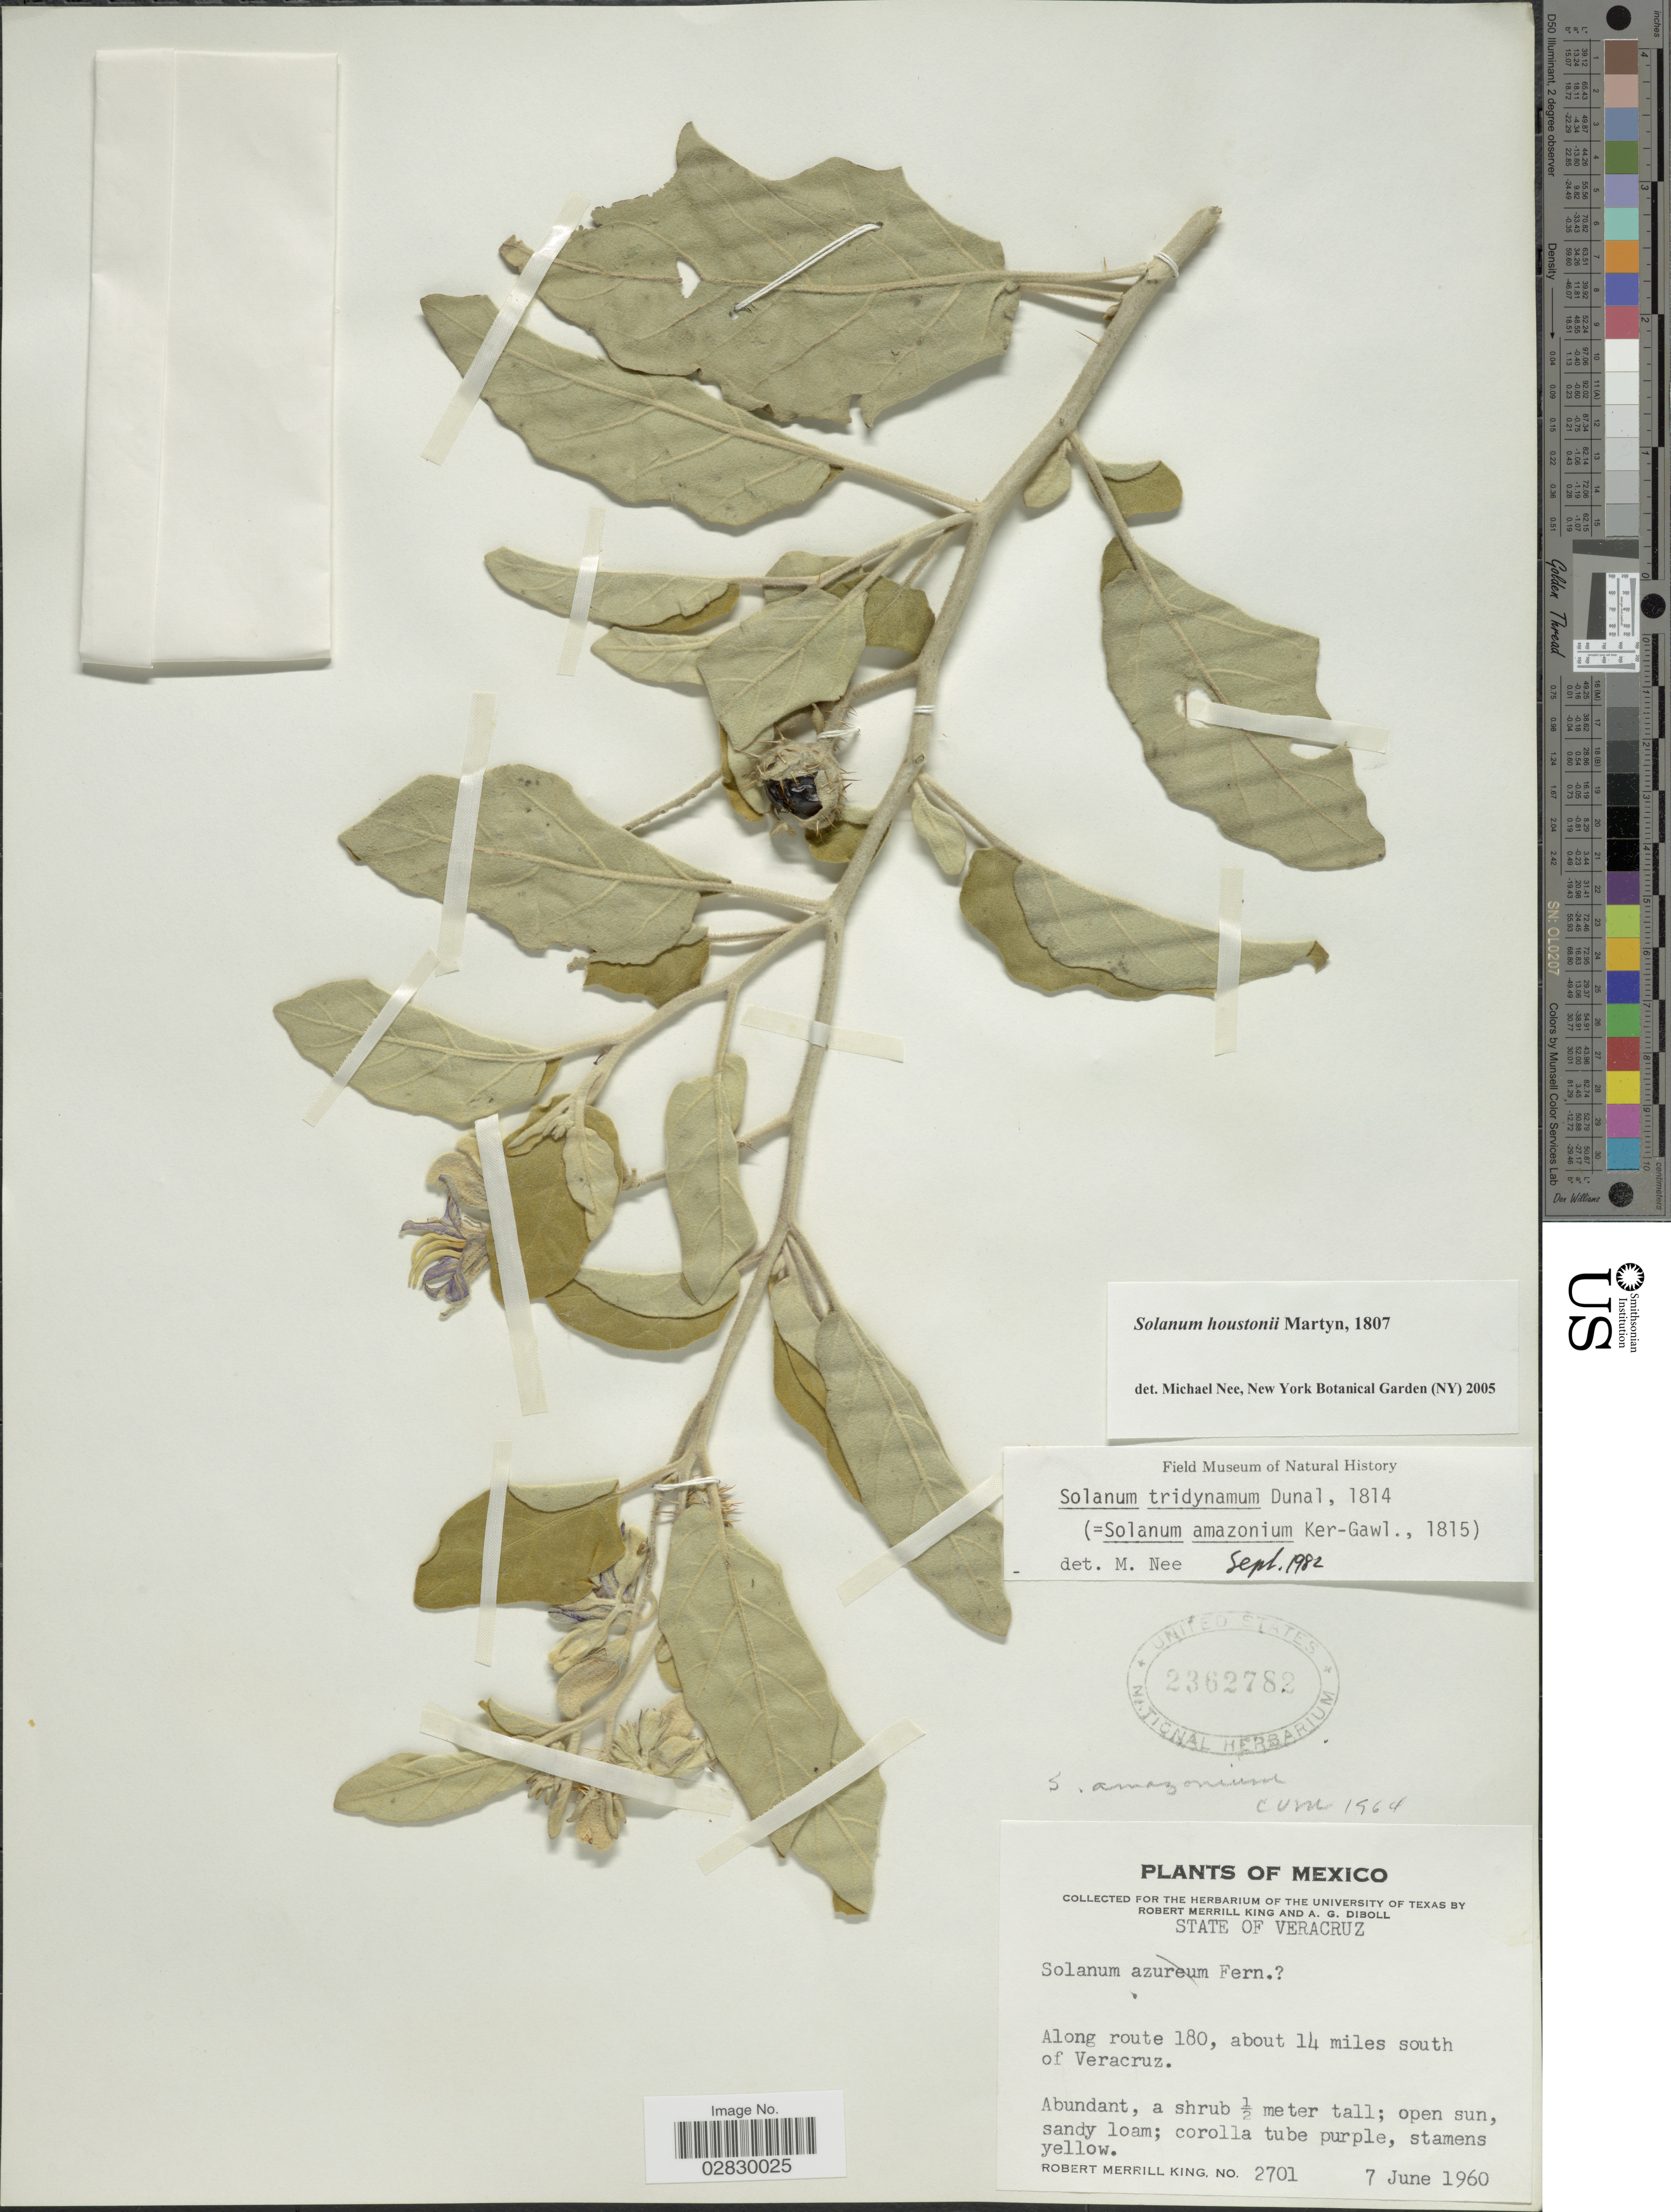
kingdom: Plantae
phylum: Tracheophyta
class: Magnoliopsida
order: Solanales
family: Solanaceae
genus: Solanum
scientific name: Solanum houstonii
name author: Dunal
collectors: R. M. King & A. Diboll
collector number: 2701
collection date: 1960-06-07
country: Mexico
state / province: Veracruz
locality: State of Veracruz. Along route 180, about 14 miles south of Veracruz.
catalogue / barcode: US 2362782